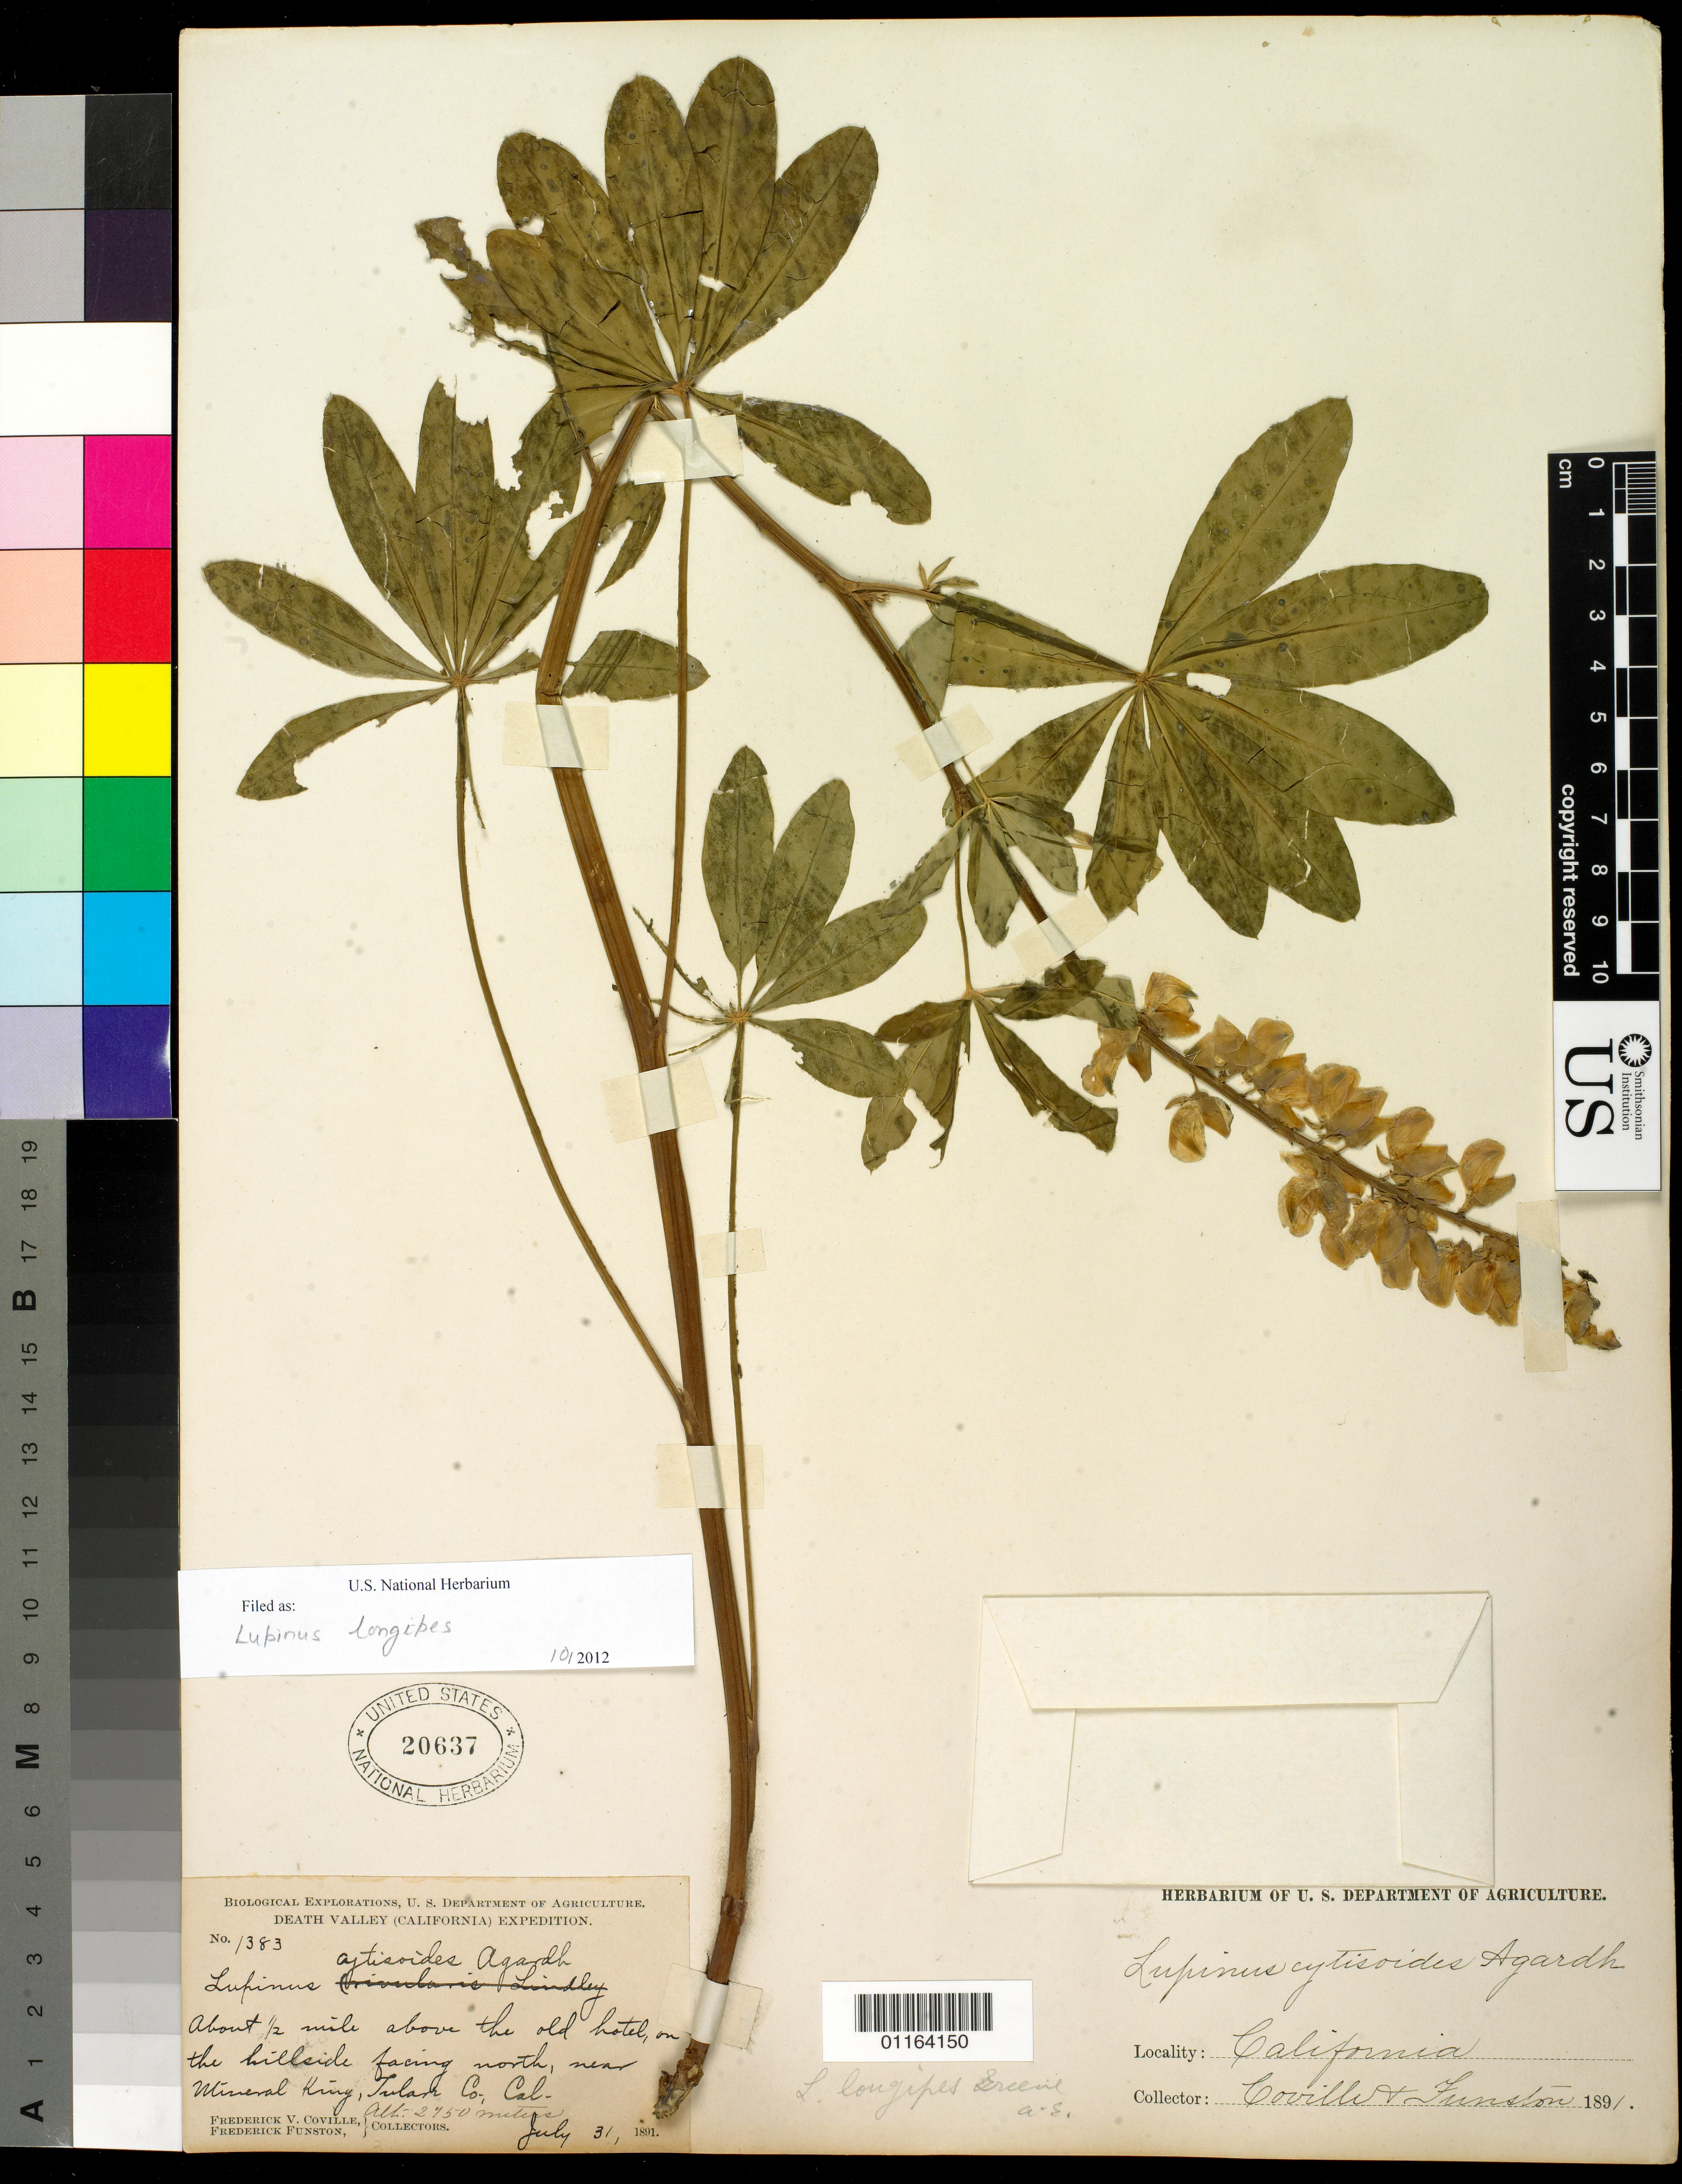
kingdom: Plantae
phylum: Tracheophyta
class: Magnoliopsida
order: Fabales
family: Fabaceae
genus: Lupinus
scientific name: Lupinus longipes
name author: Greene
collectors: F. V. Coville & F. Funston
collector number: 1383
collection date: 1891-07-31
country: United States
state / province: California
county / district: Tulare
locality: Near Mineral King, about 1/2 mile above the old hotel on the hillside facing north.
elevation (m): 2750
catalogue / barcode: US 20637